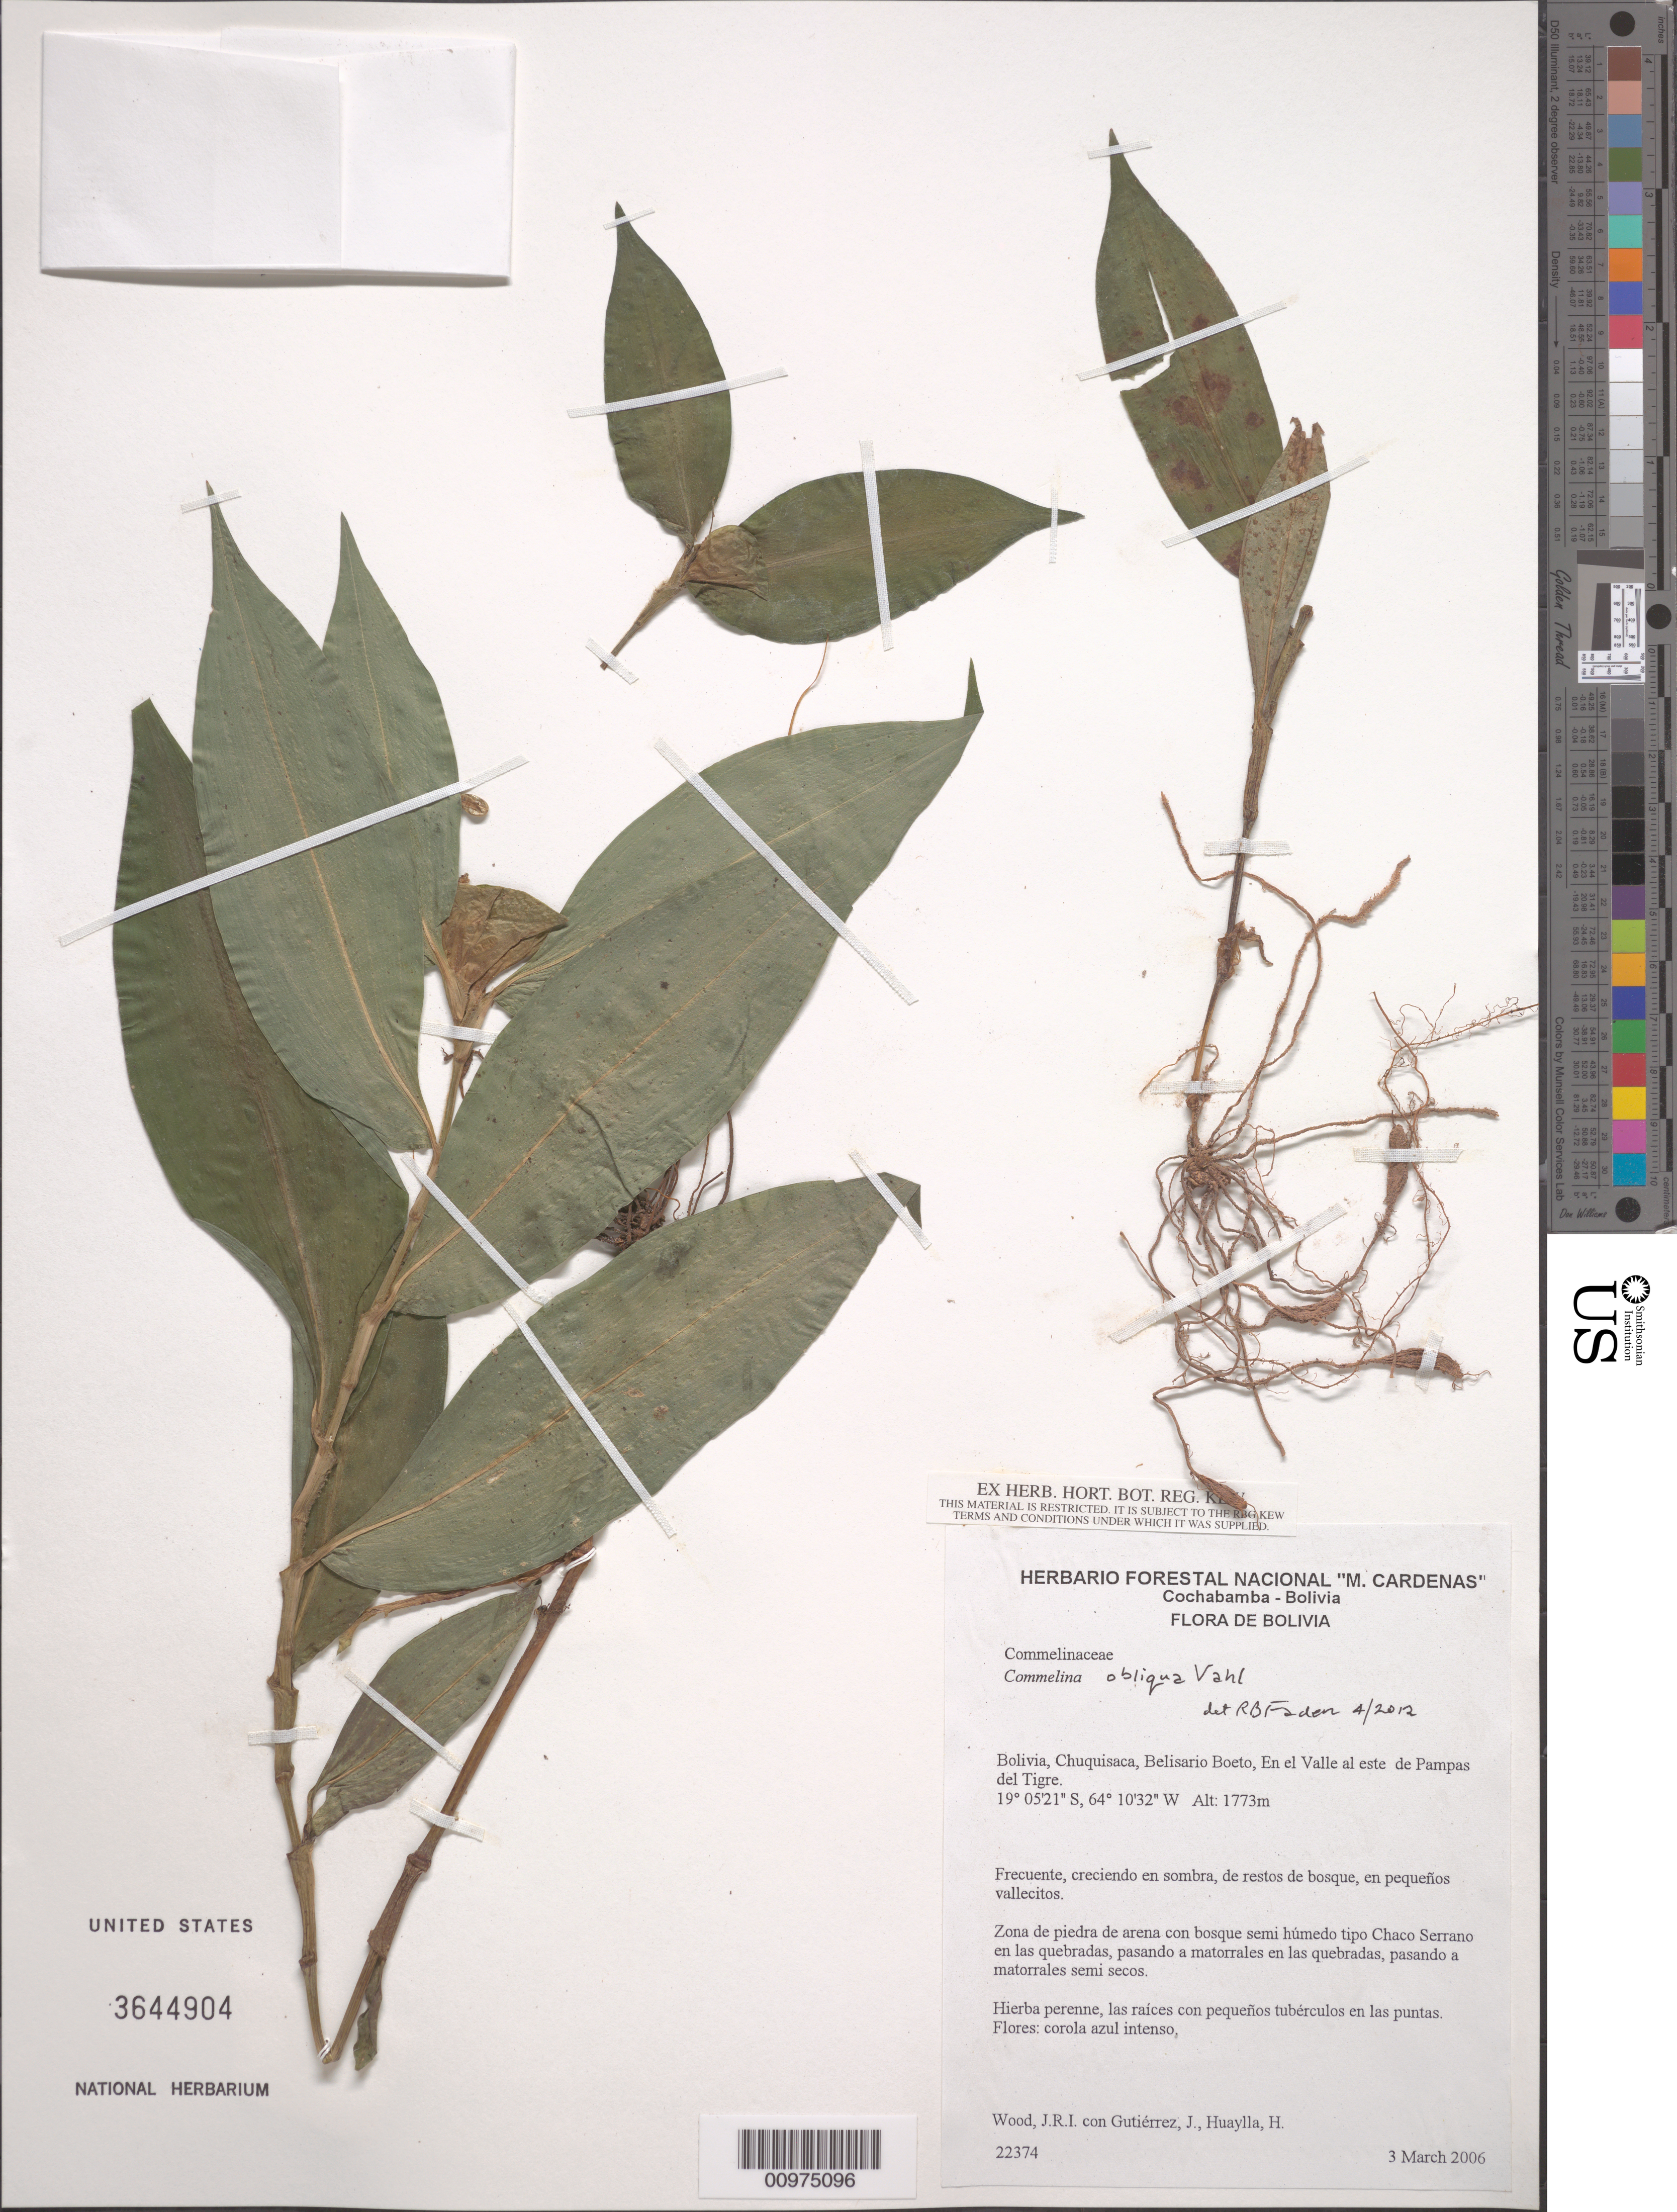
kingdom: Plantae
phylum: Tracheophyta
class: Liliopsida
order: Commelinales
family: Commelinaceae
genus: Commelina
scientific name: Commelina obliqua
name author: Vahl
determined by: Faden, Robert B., (US), Smithsonian Institution - National Museum of Natural History (UNITED STATES)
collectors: J. R. I. Wood et al.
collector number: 22374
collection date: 2006-03-03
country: Bolivia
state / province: Chuquisaca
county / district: Belisario Boeto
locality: En el Valle al este de Pampas del Tigre.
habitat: Frecuente, creciendo en sombra, de restos de bosque, en pequeños vallecitos. Zona de piedra de arena con bosque semi húmedo tipo Chaco Serrano en las quebradas, pasando a matorrales en las quebradas, pasando a matorrales semi secos.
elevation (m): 1773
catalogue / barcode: US 3644904